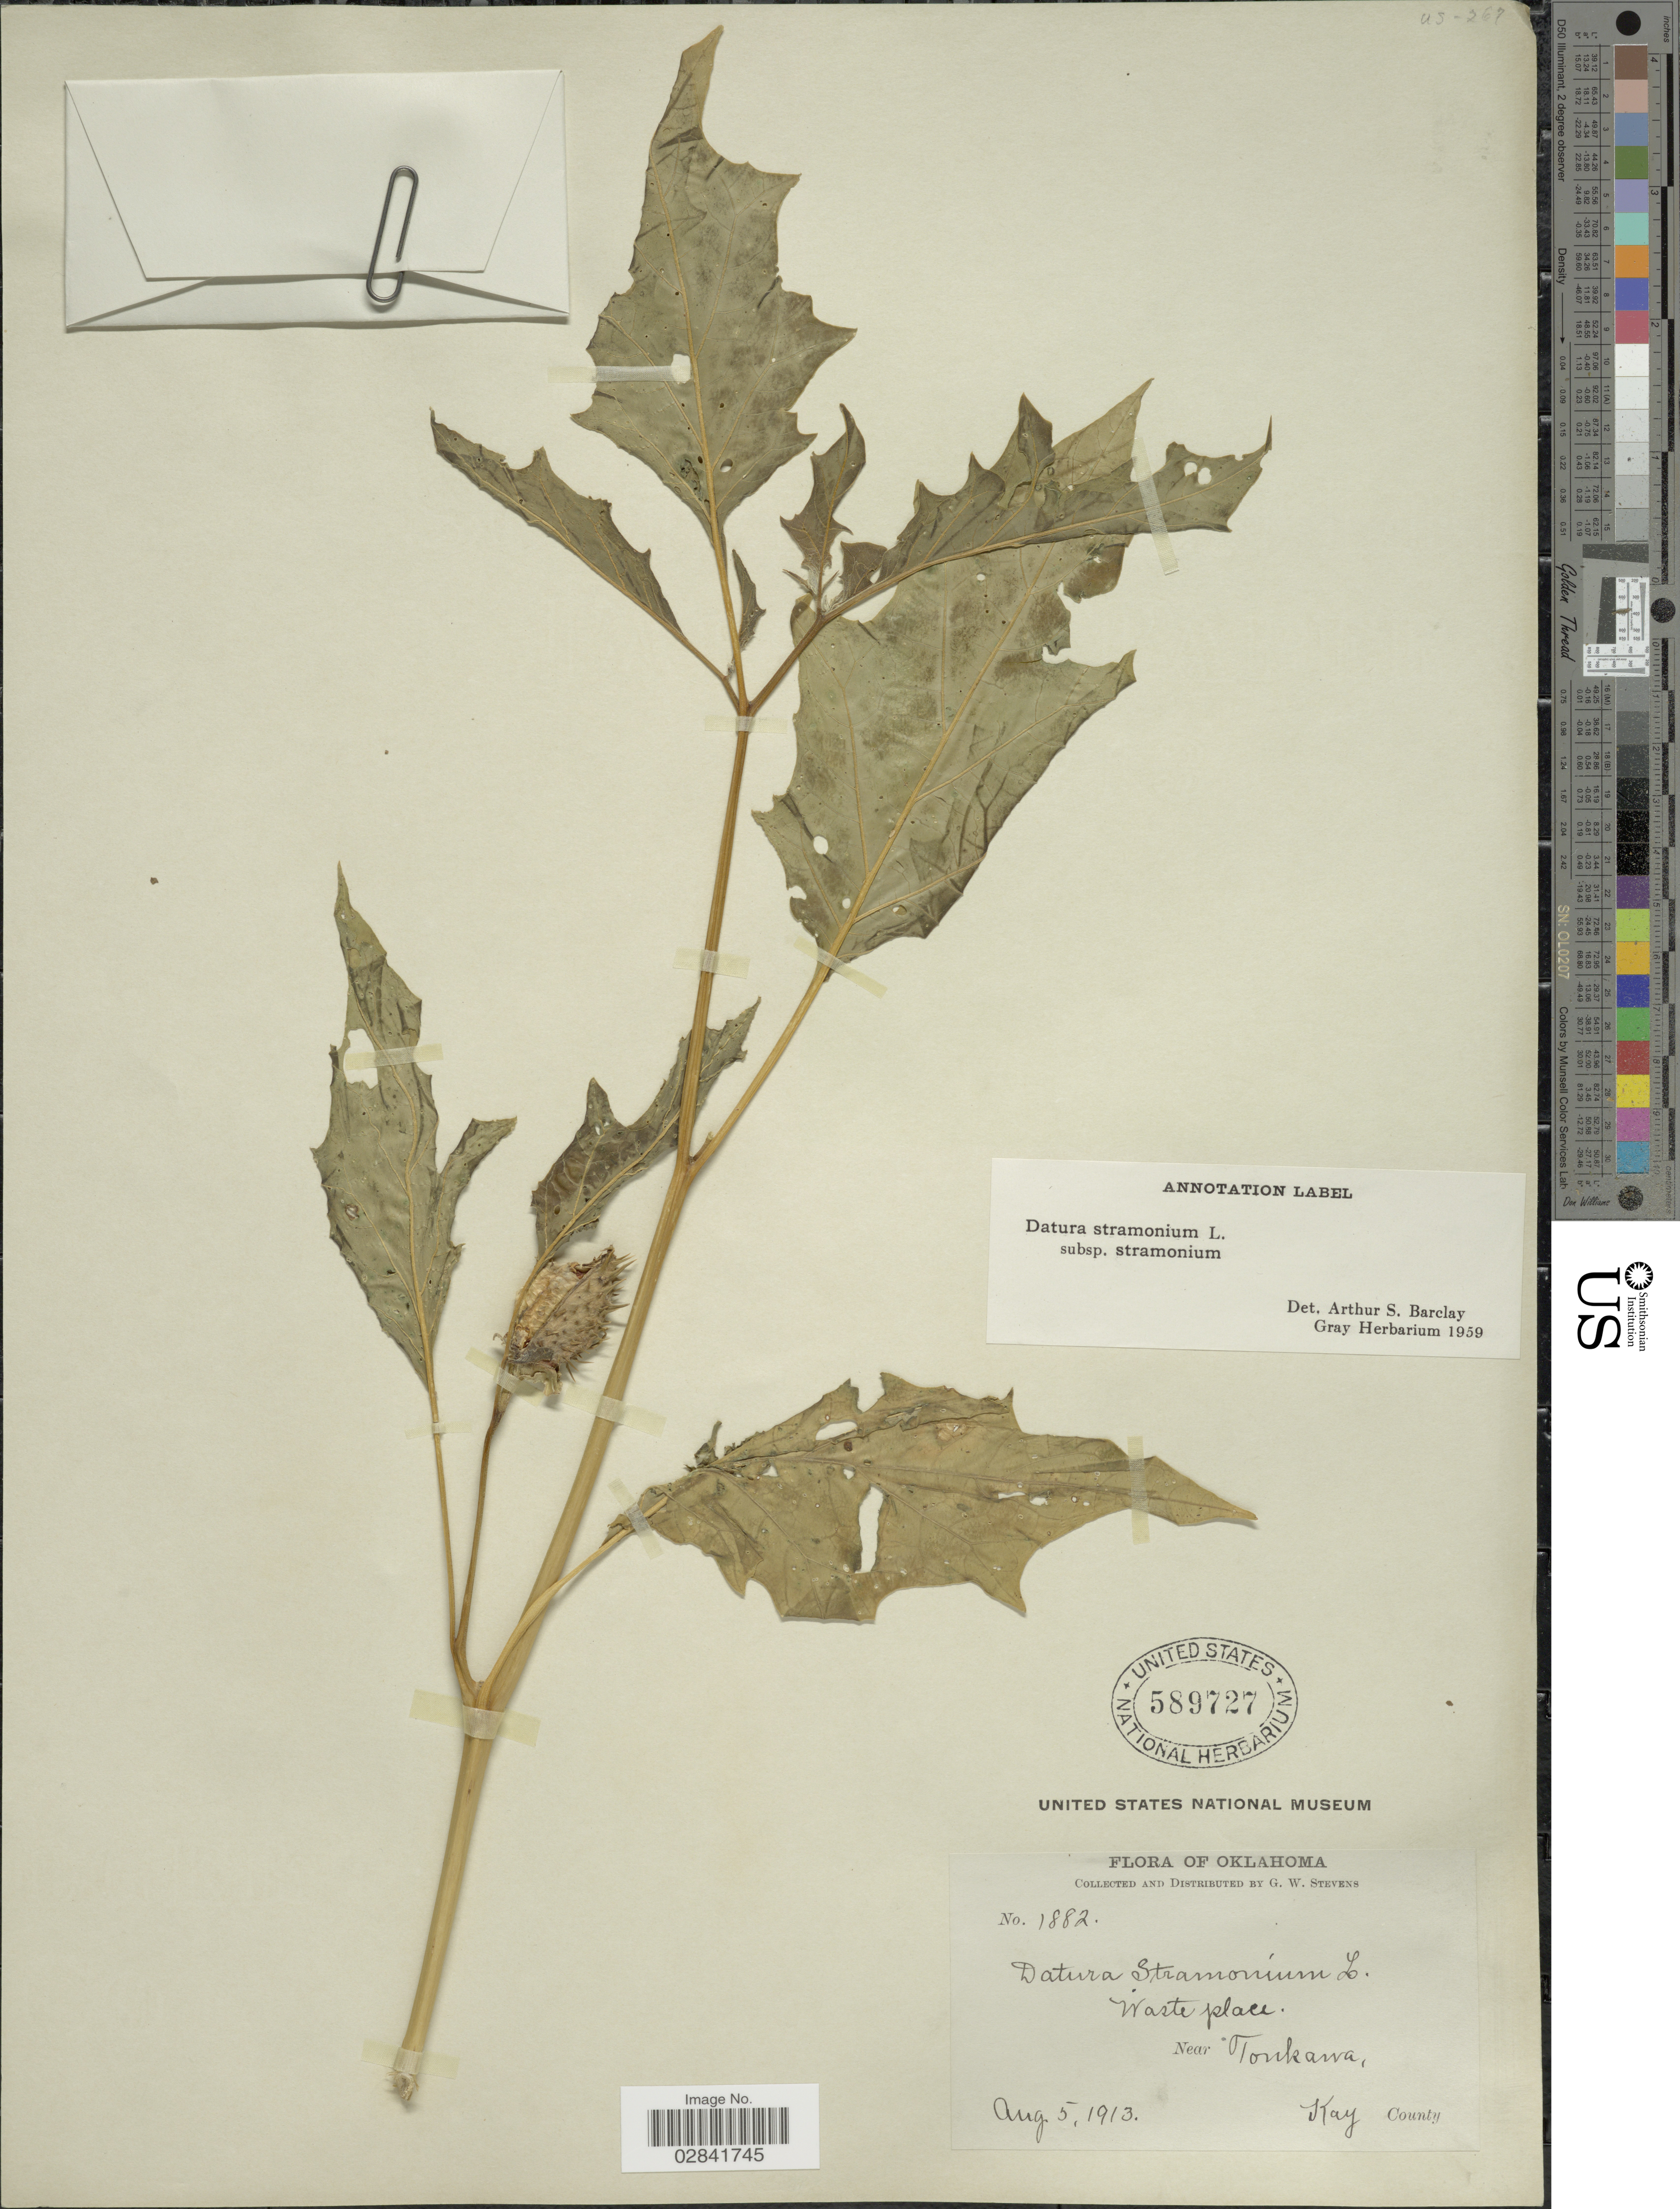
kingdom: Plantae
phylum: Tracheophyta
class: Magnoliopsida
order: Solanales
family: Solanaceae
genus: Datura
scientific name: Datura stramonium subsp. stramonium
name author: L.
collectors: G. W. Stevens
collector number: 1882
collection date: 1913-08-05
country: United States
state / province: Oklahoma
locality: Near Tonkawa, Kay County.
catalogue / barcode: US 589727